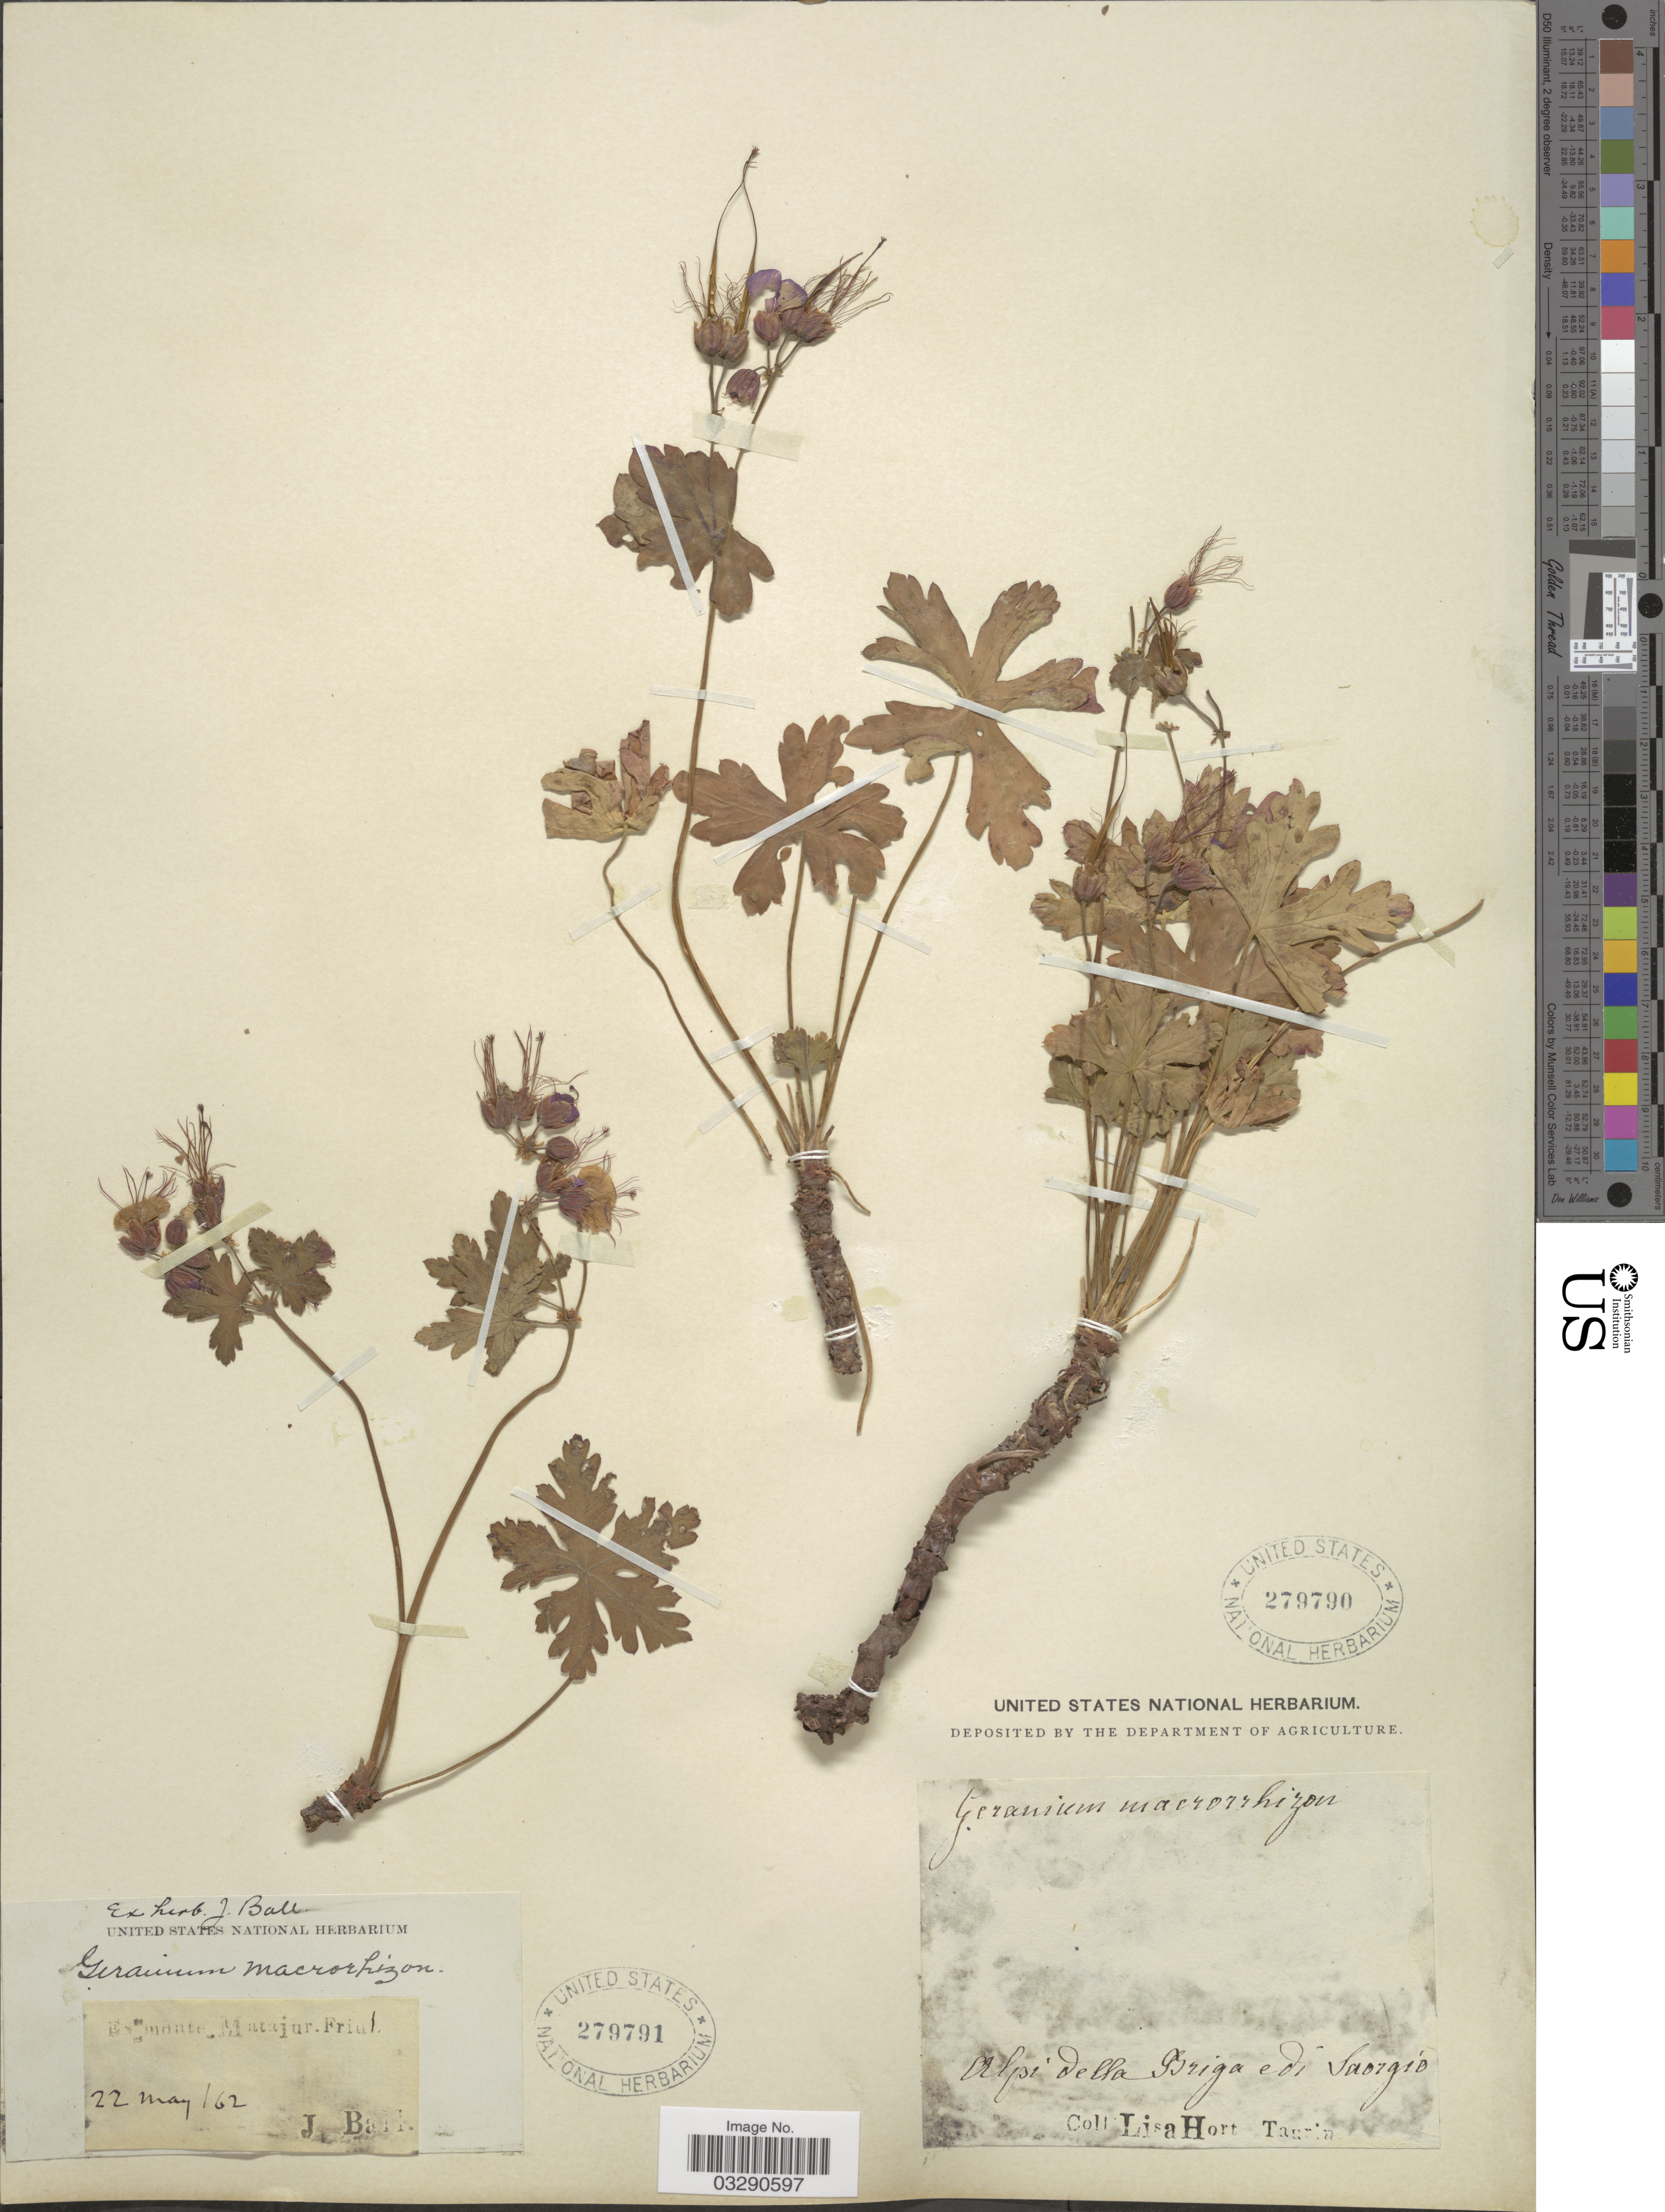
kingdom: Plantae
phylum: Tracheophyta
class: Magnoliopsida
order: Geraniales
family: Geraniaceae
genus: Geranium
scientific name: Geranium macrorrhizum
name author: L.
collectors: J. Ball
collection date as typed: Transcribed d/m/y: 22/5/62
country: Italy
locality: Ex monte Matajur. Friul. Alpi della Briga e di Saorgio.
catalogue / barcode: US 279791